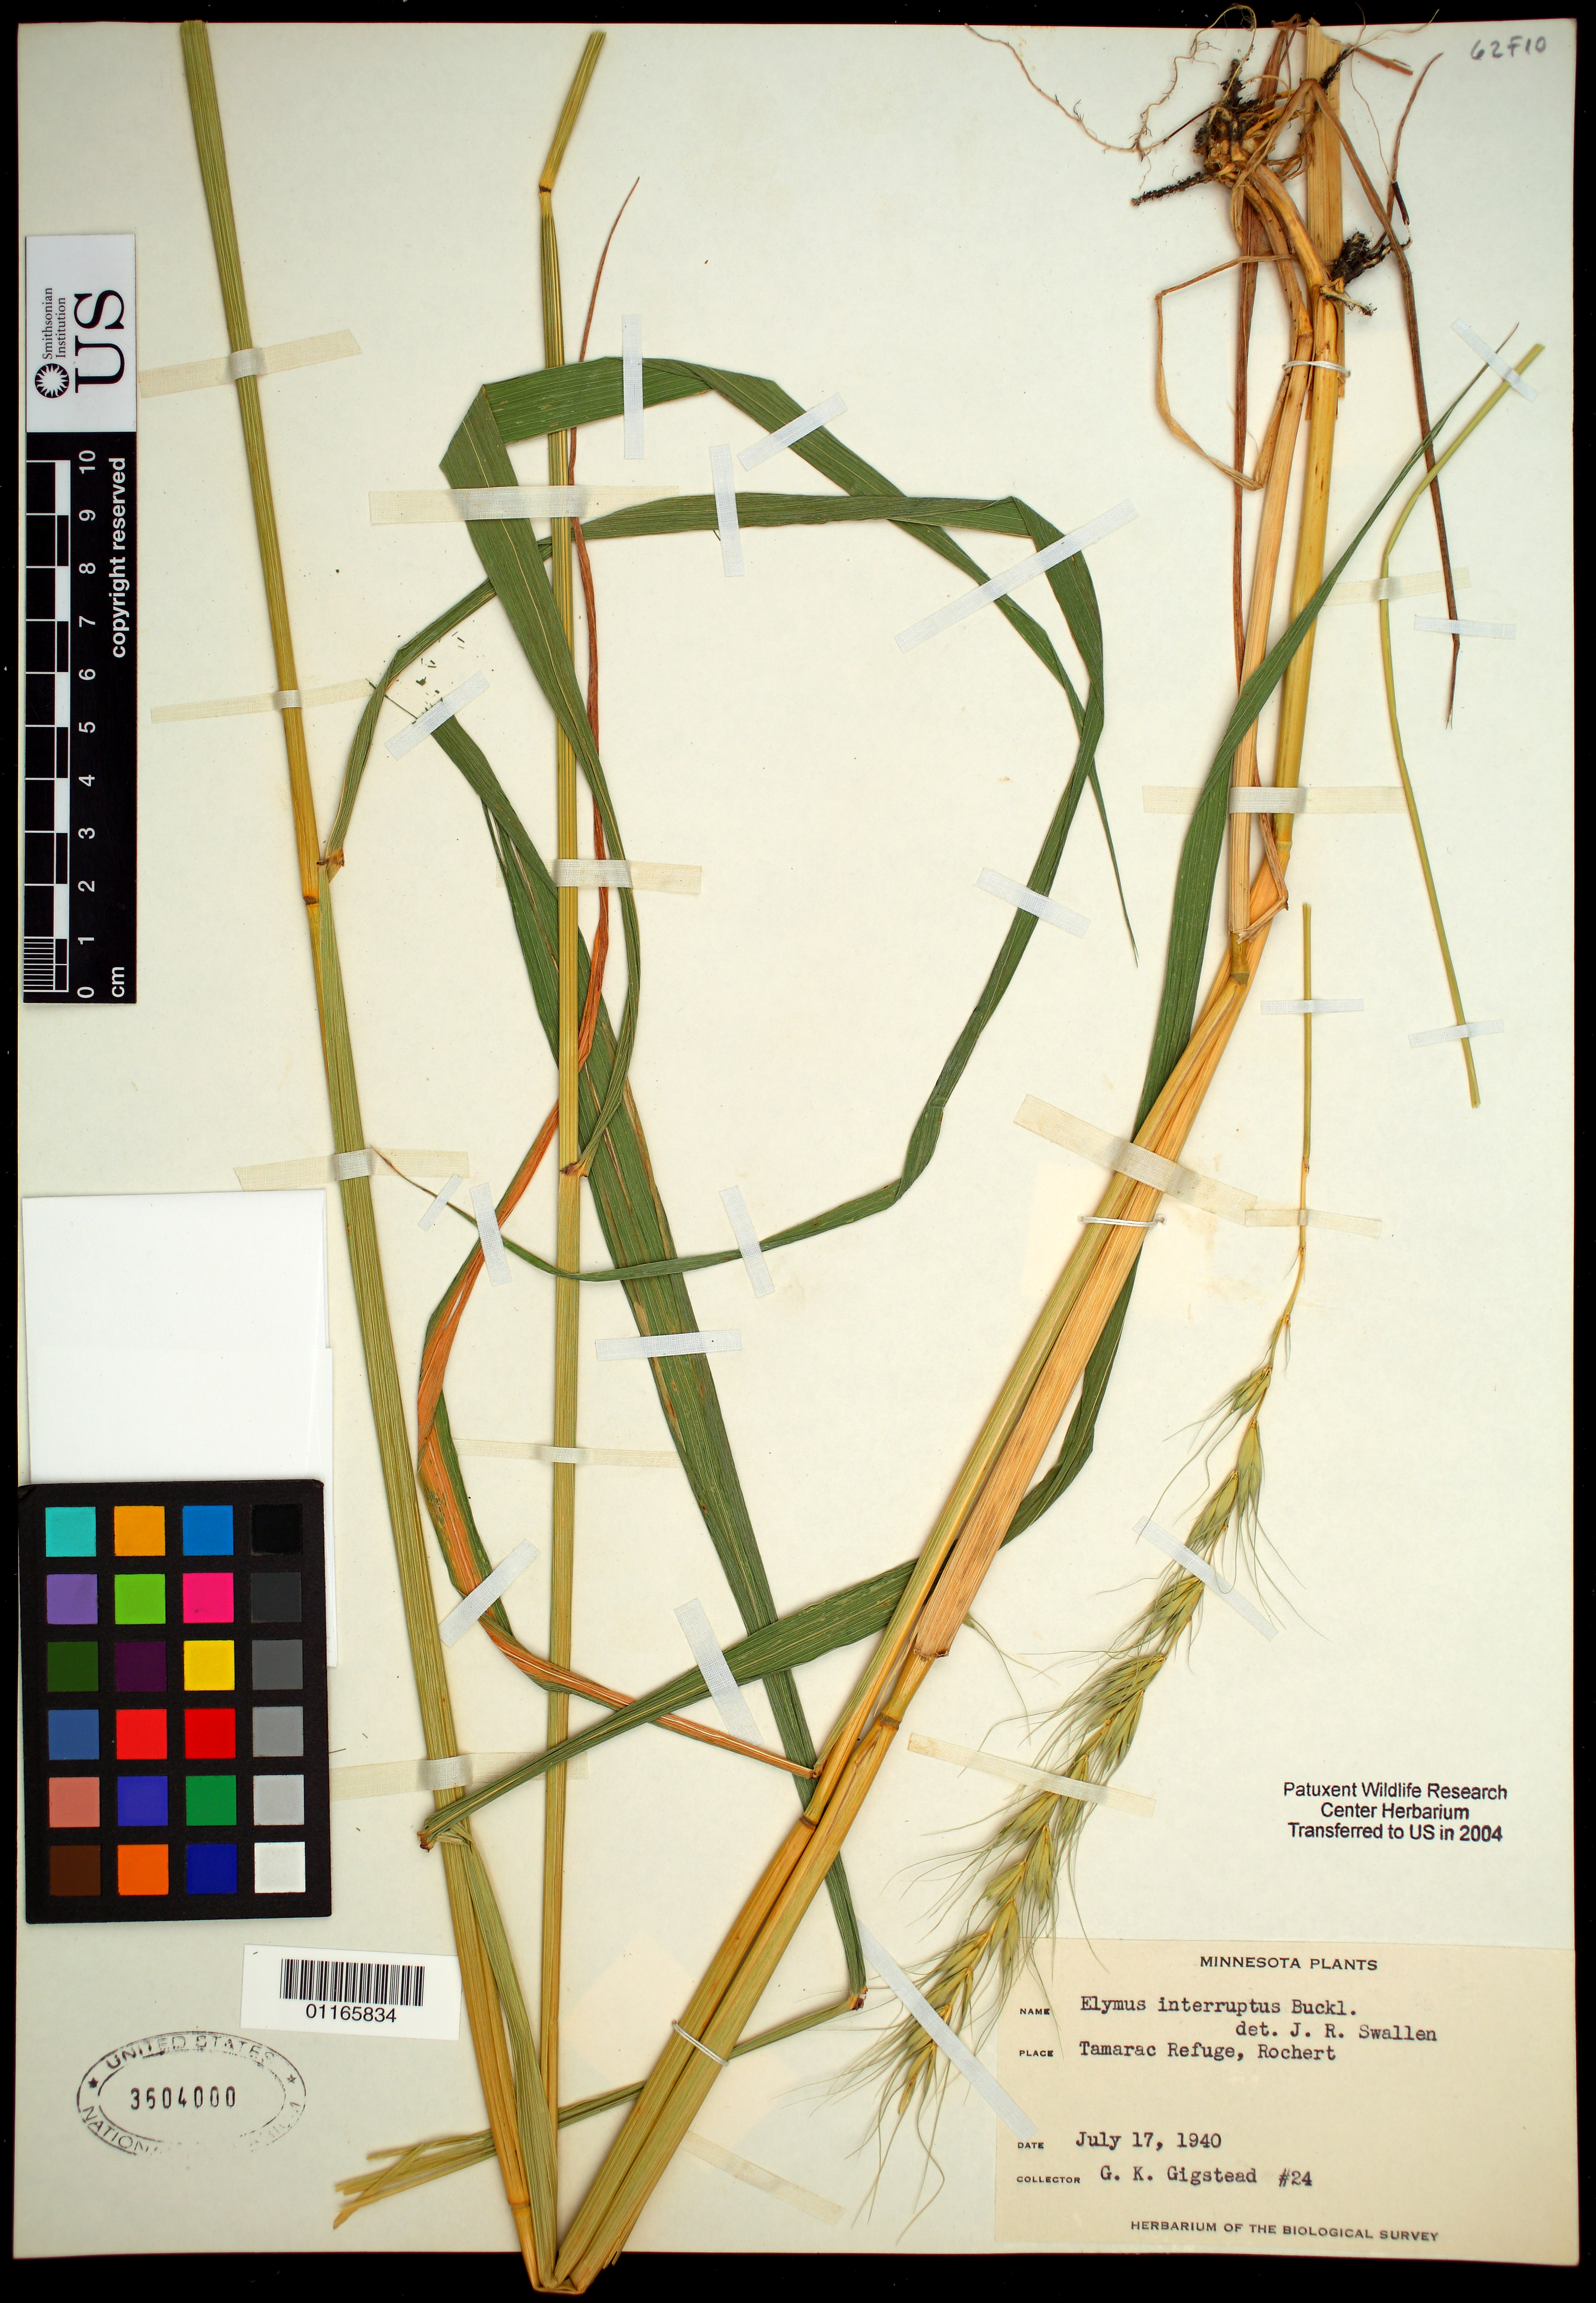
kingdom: Plantae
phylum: Tracheophyta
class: Liliopsida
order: Poales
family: Poaceae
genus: Elymus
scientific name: Elymus interruptus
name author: Buckley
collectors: G. Gigstead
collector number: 24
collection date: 1940-07-27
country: United States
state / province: Minnesota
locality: Tamarac Refuge, Rochert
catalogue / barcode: US 3504000